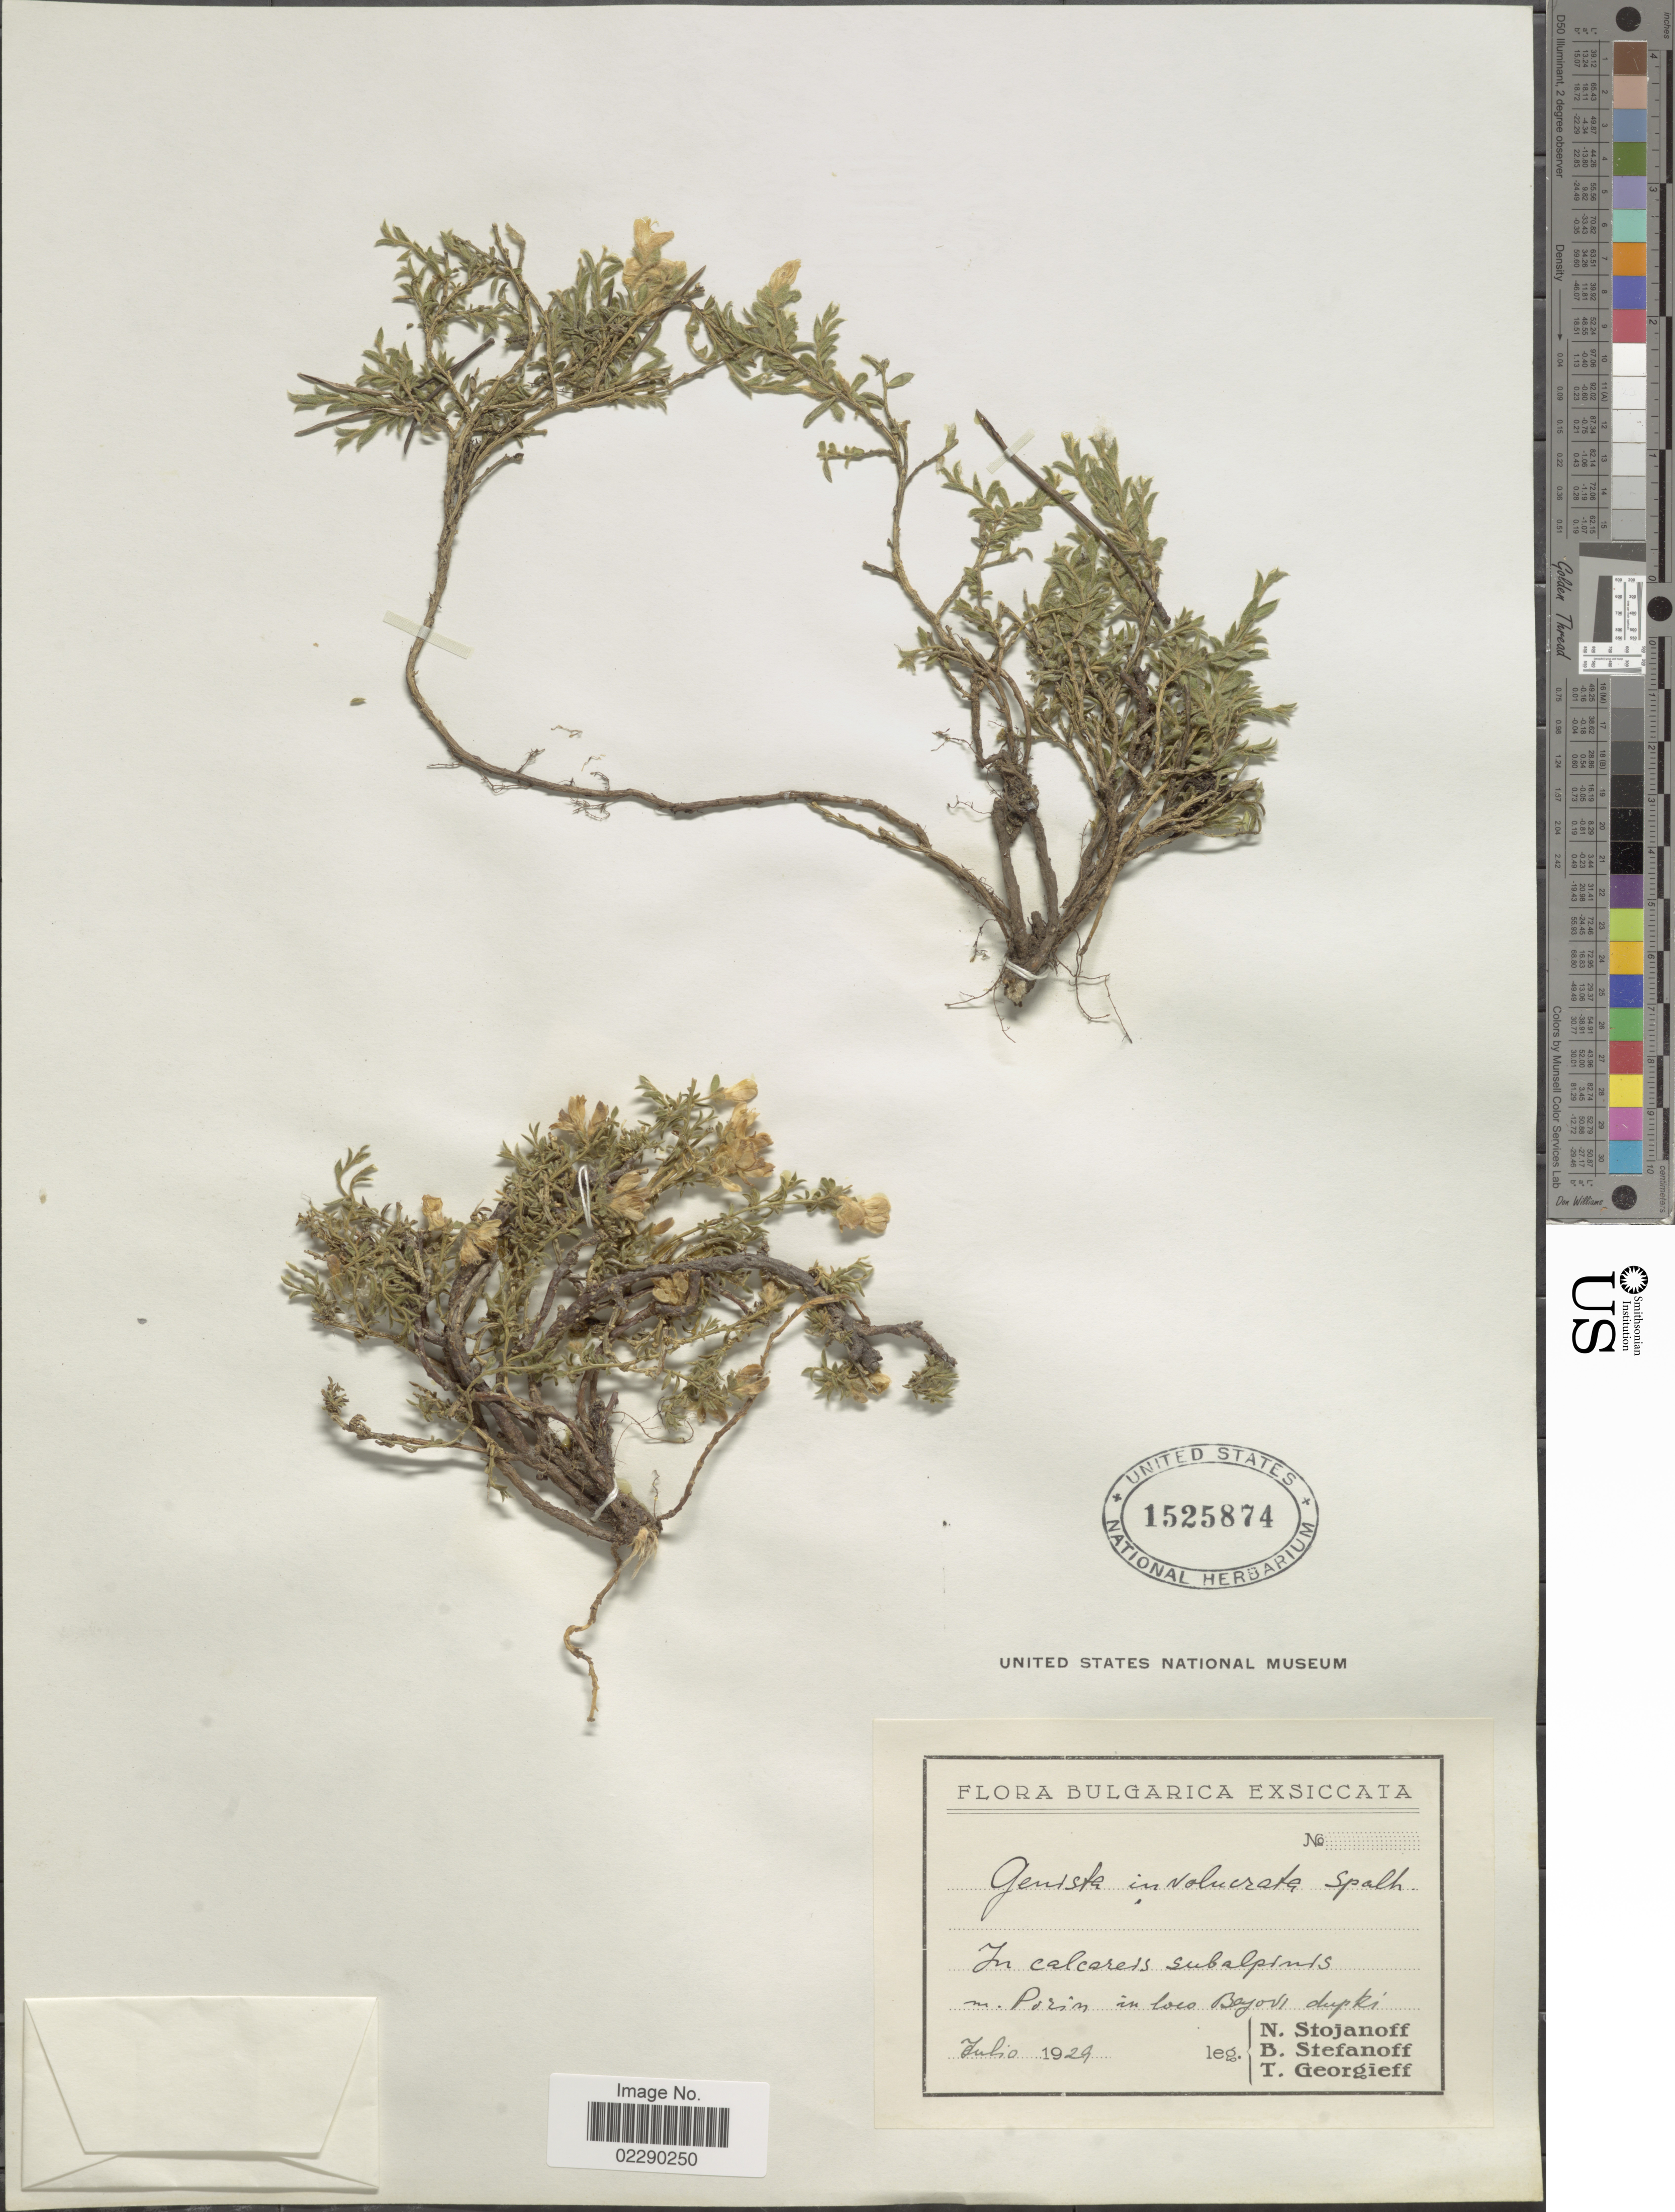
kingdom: Plantae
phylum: Tracheophyta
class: Magnoliopsida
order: Fabales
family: Fabaceae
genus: Genista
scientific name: Genista involucrata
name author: Spach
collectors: N. Stojanoff, B. Stefanoff & T. Georgieff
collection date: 1929-07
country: Bulgaria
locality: Porim in loco Bajovi [interpreted]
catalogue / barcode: US 1525874